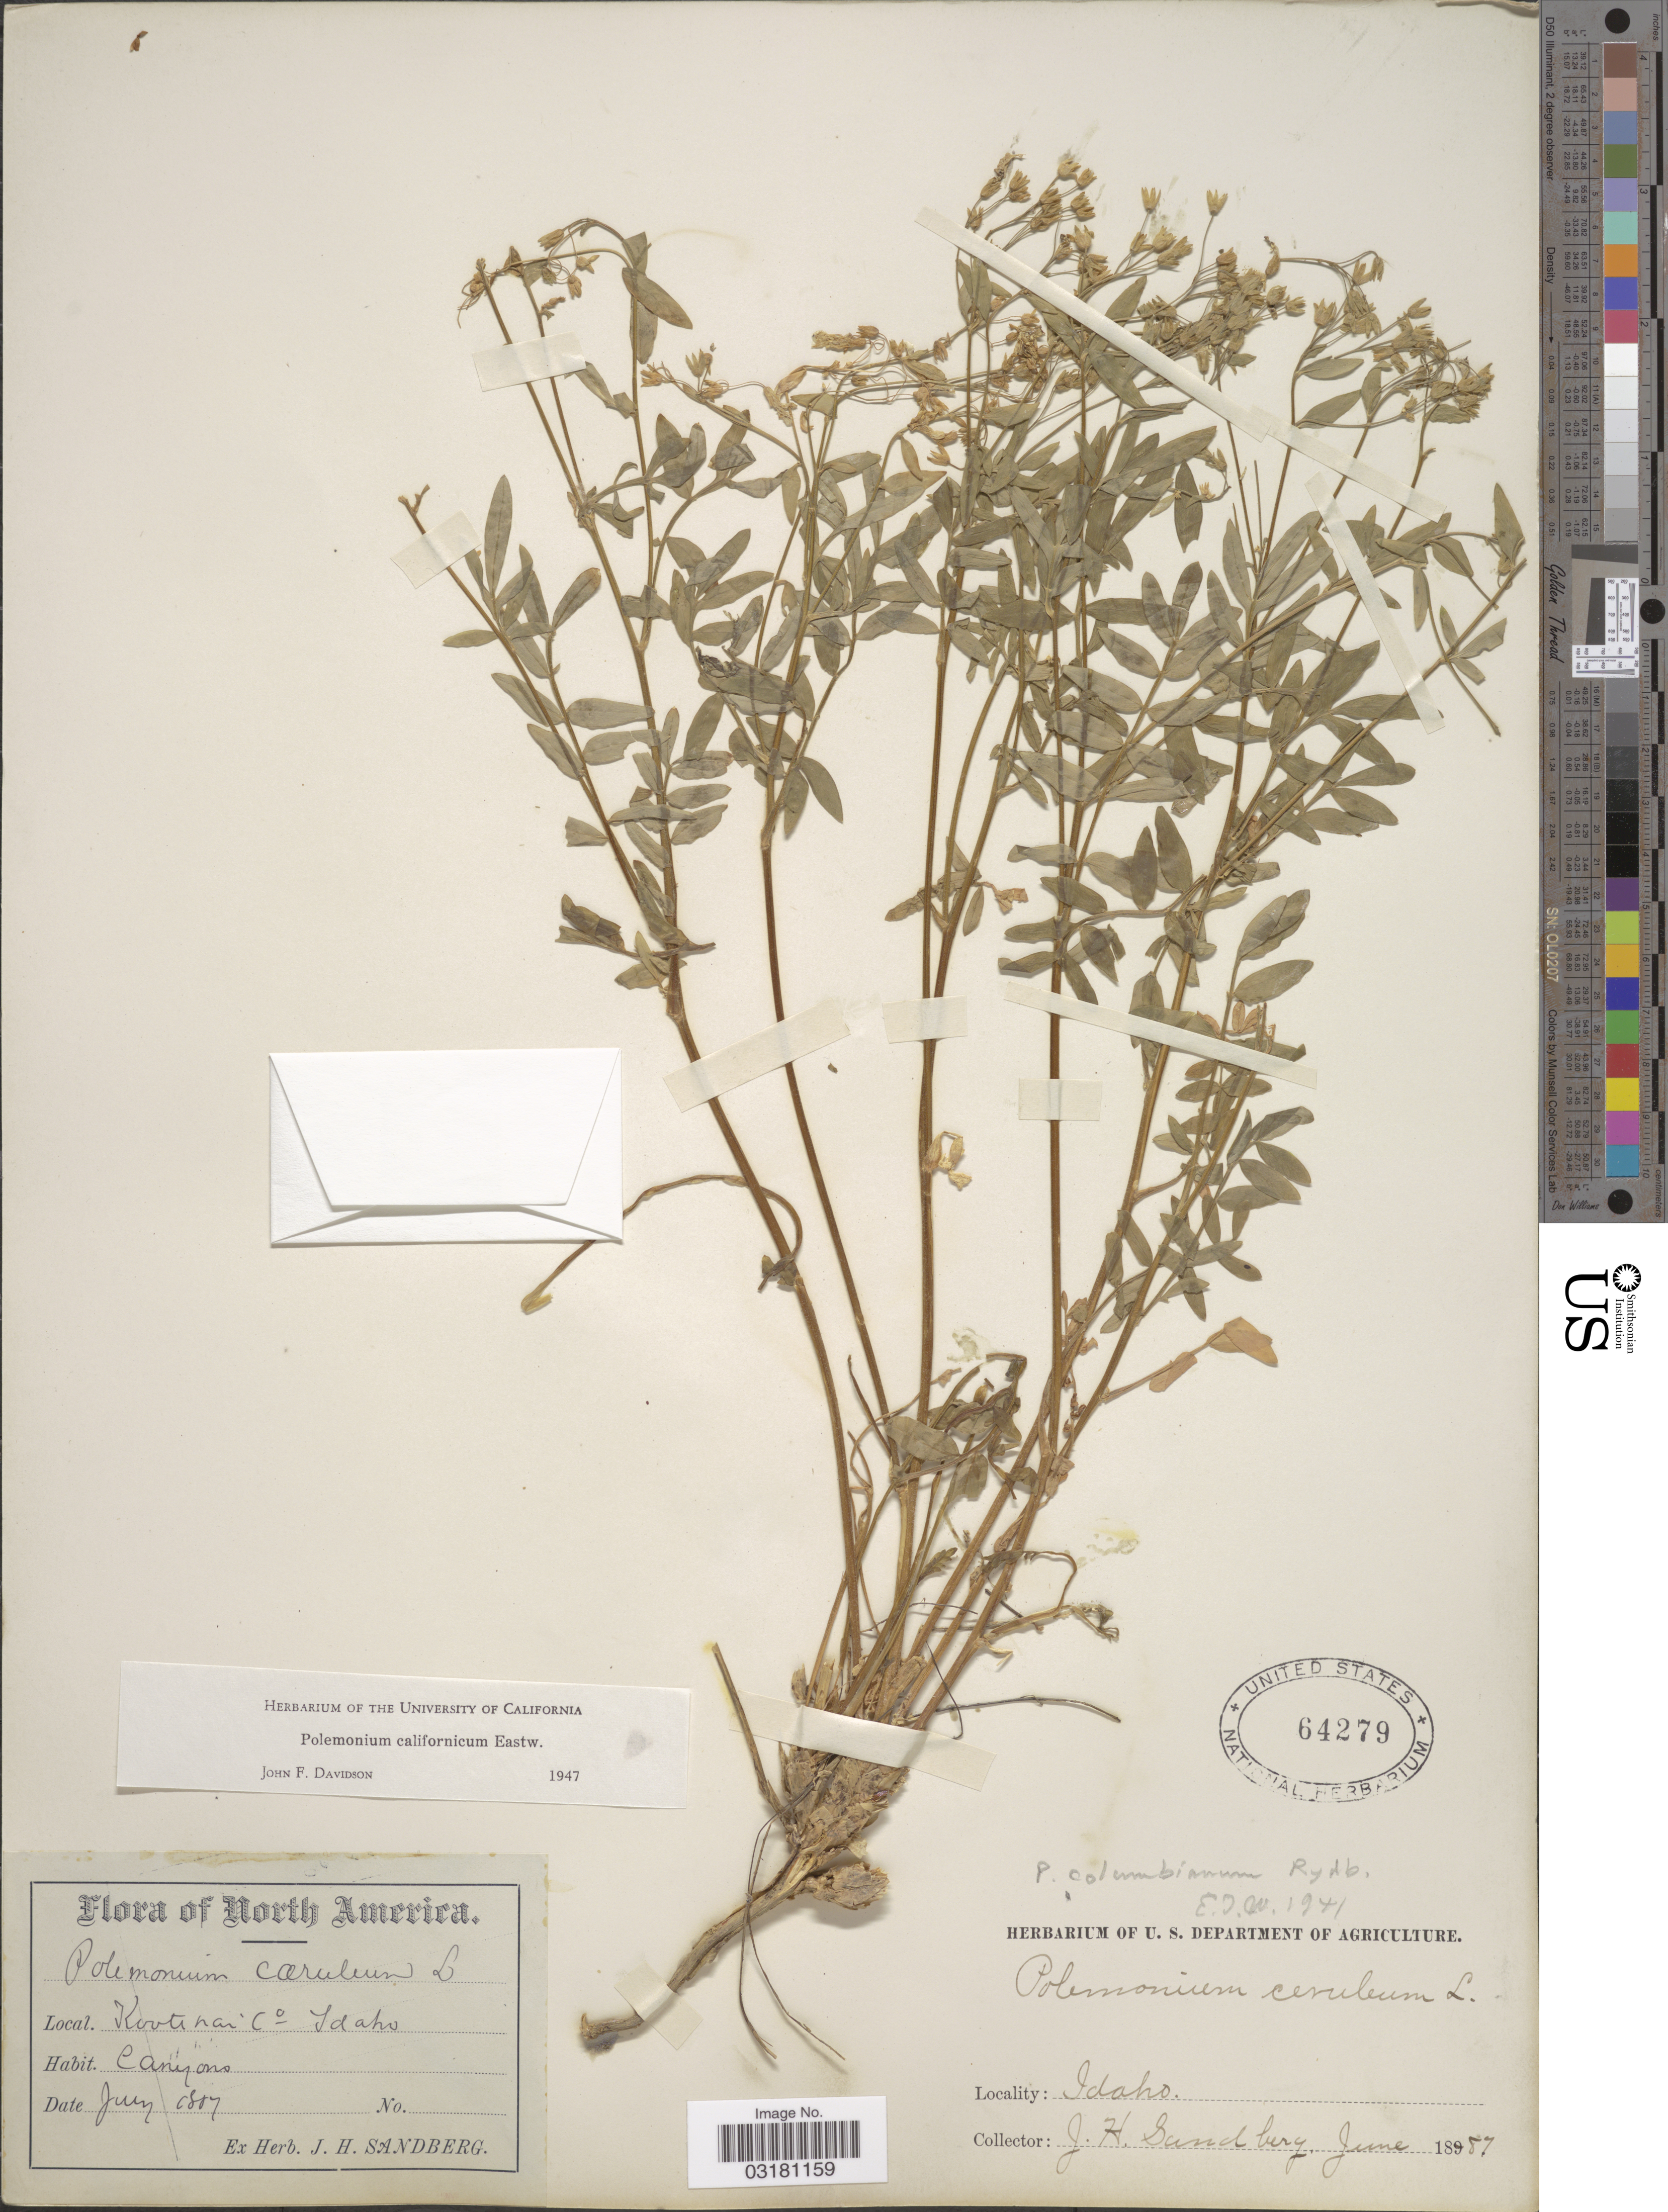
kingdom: Plantae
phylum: Tracheophyta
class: Magnoliopsida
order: Ericales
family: Polemoniaceae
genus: Polemonium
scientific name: Polemonium californicum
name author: Eastw.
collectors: J. H. Sandberg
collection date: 1887-06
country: United States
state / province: Idaho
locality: Kootenai Co. Canyons.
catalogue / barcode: US 64279